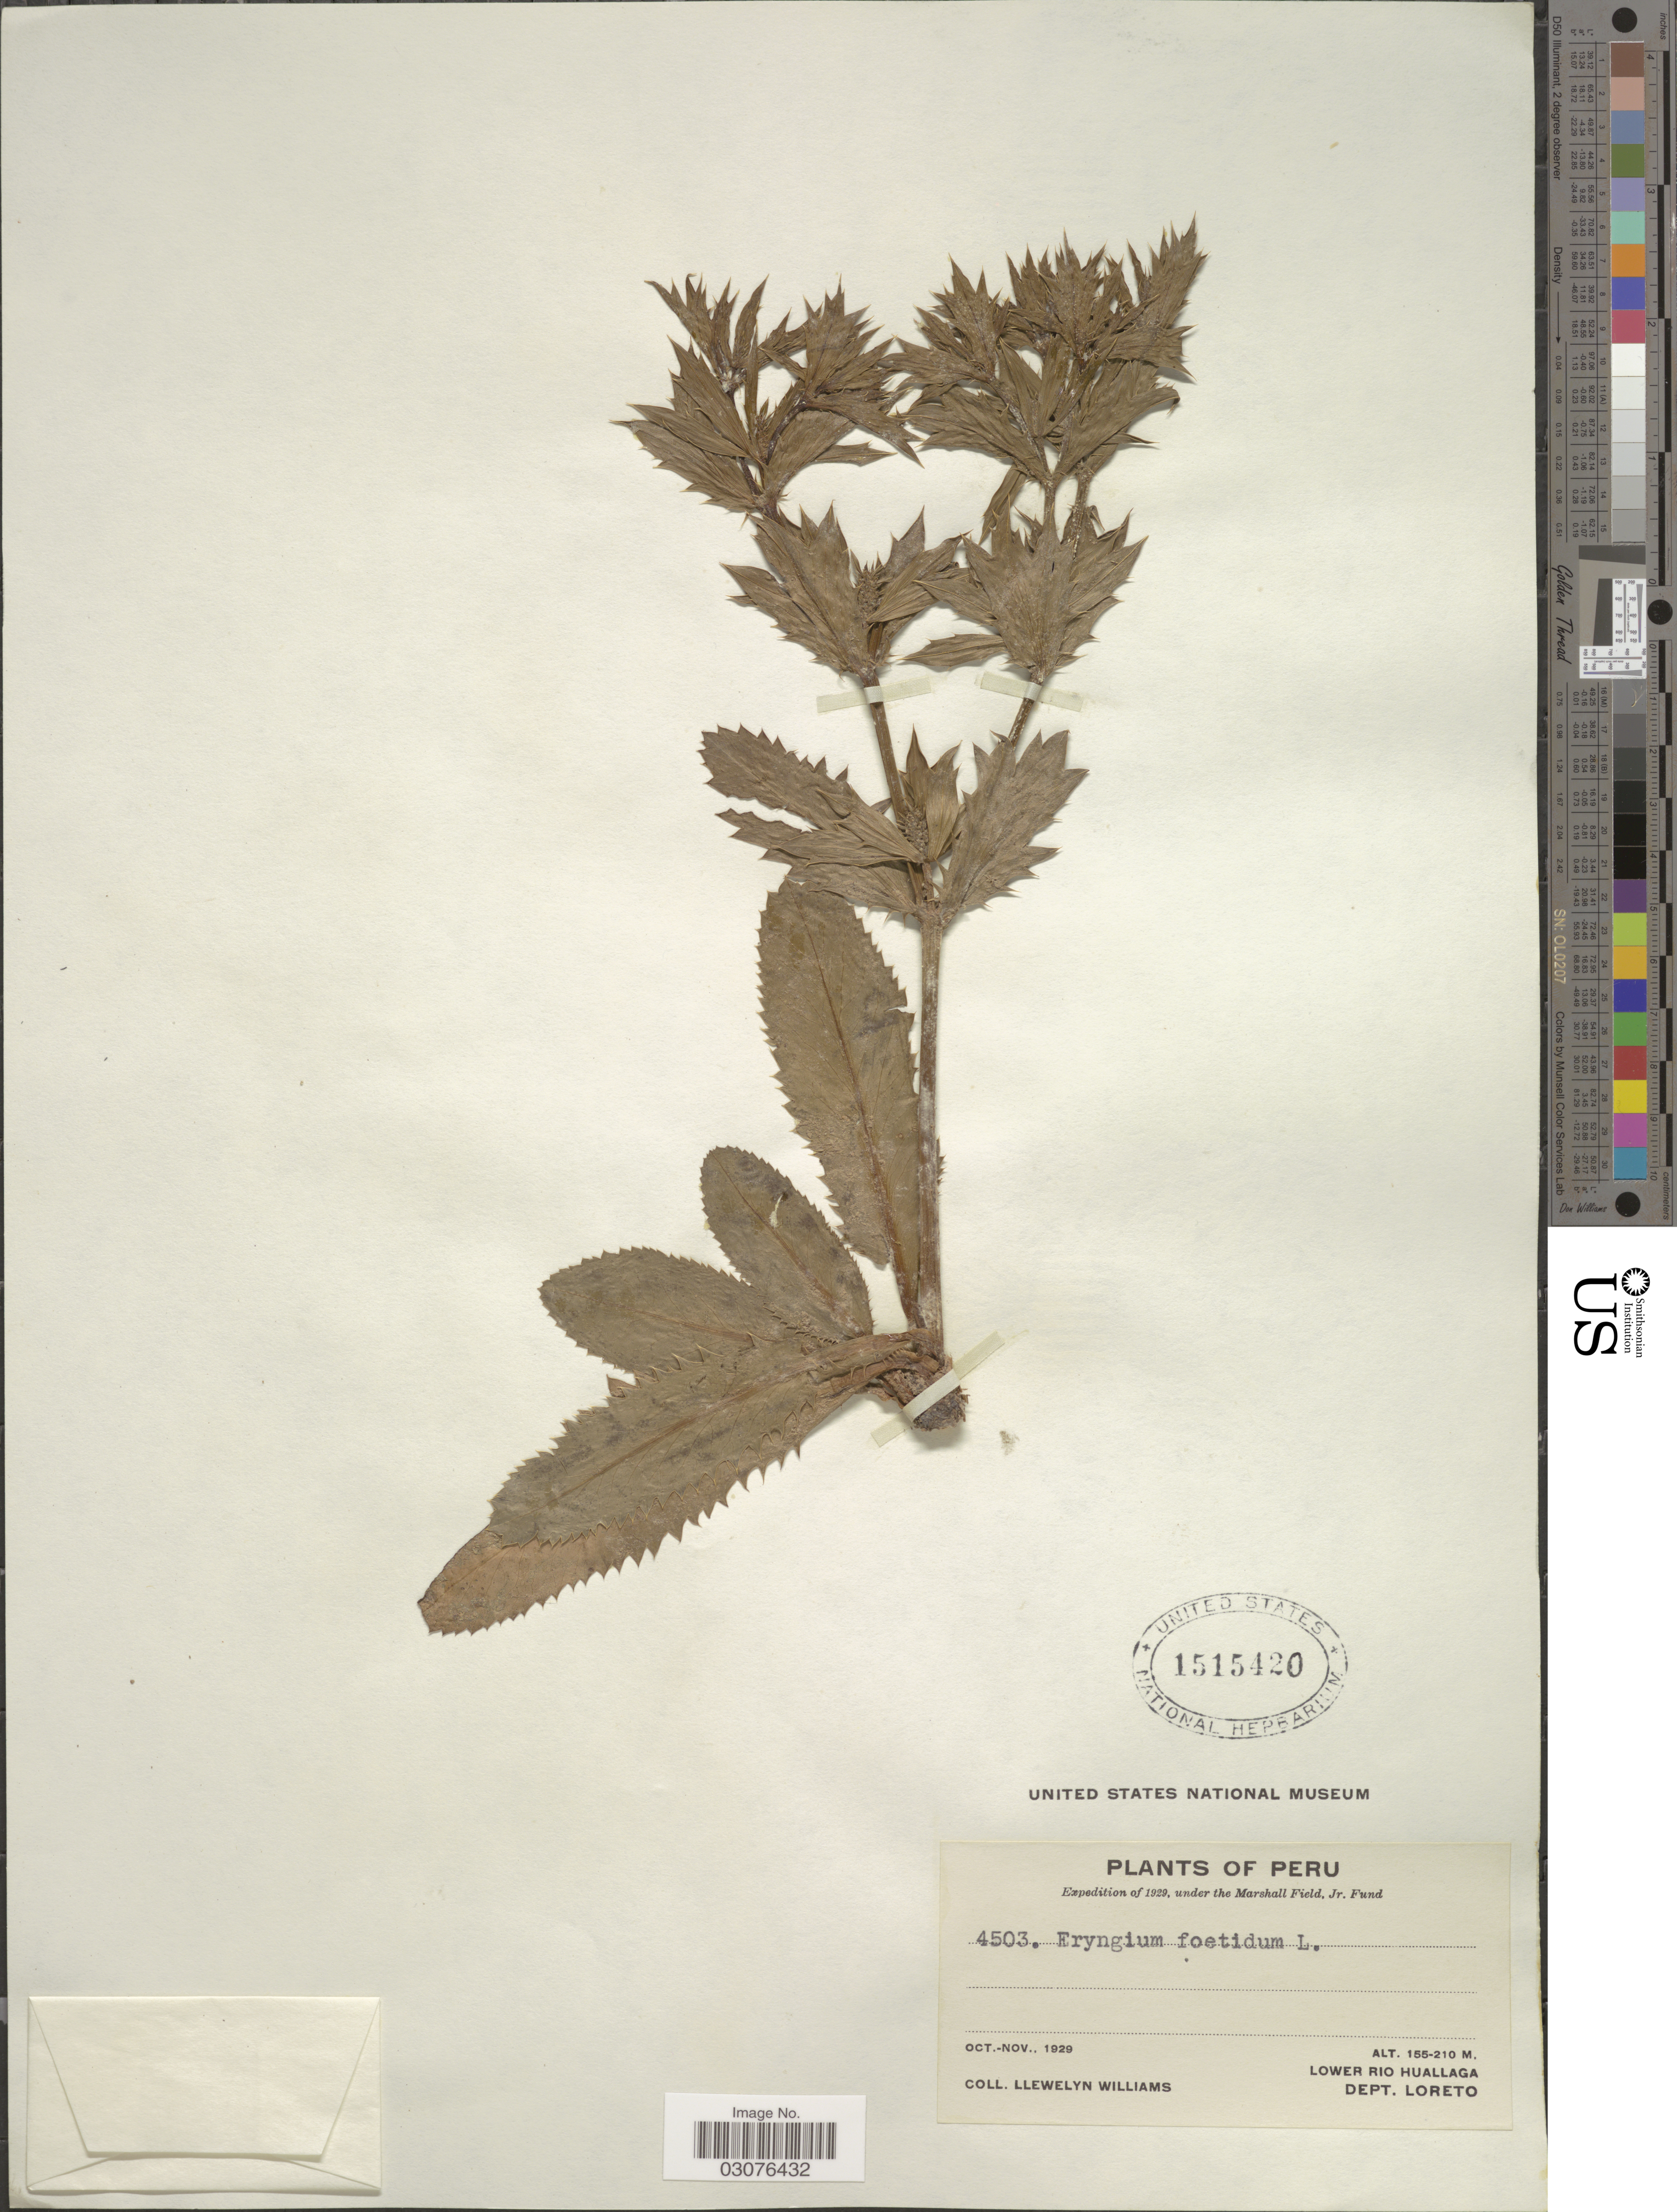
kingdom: Plantae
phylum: Tracheophyta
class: Magnoliopsida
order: Apiales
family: Apiaceae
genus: Eryngium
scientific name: Eryngium foetidum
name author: L.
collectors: Ll. Williams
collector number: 4503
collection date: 1929-10/1929-11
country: Peru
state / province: Loreto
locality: Lower Rio Huallaga. Dept. Loreto.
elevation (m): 155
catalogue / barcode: US 1515420